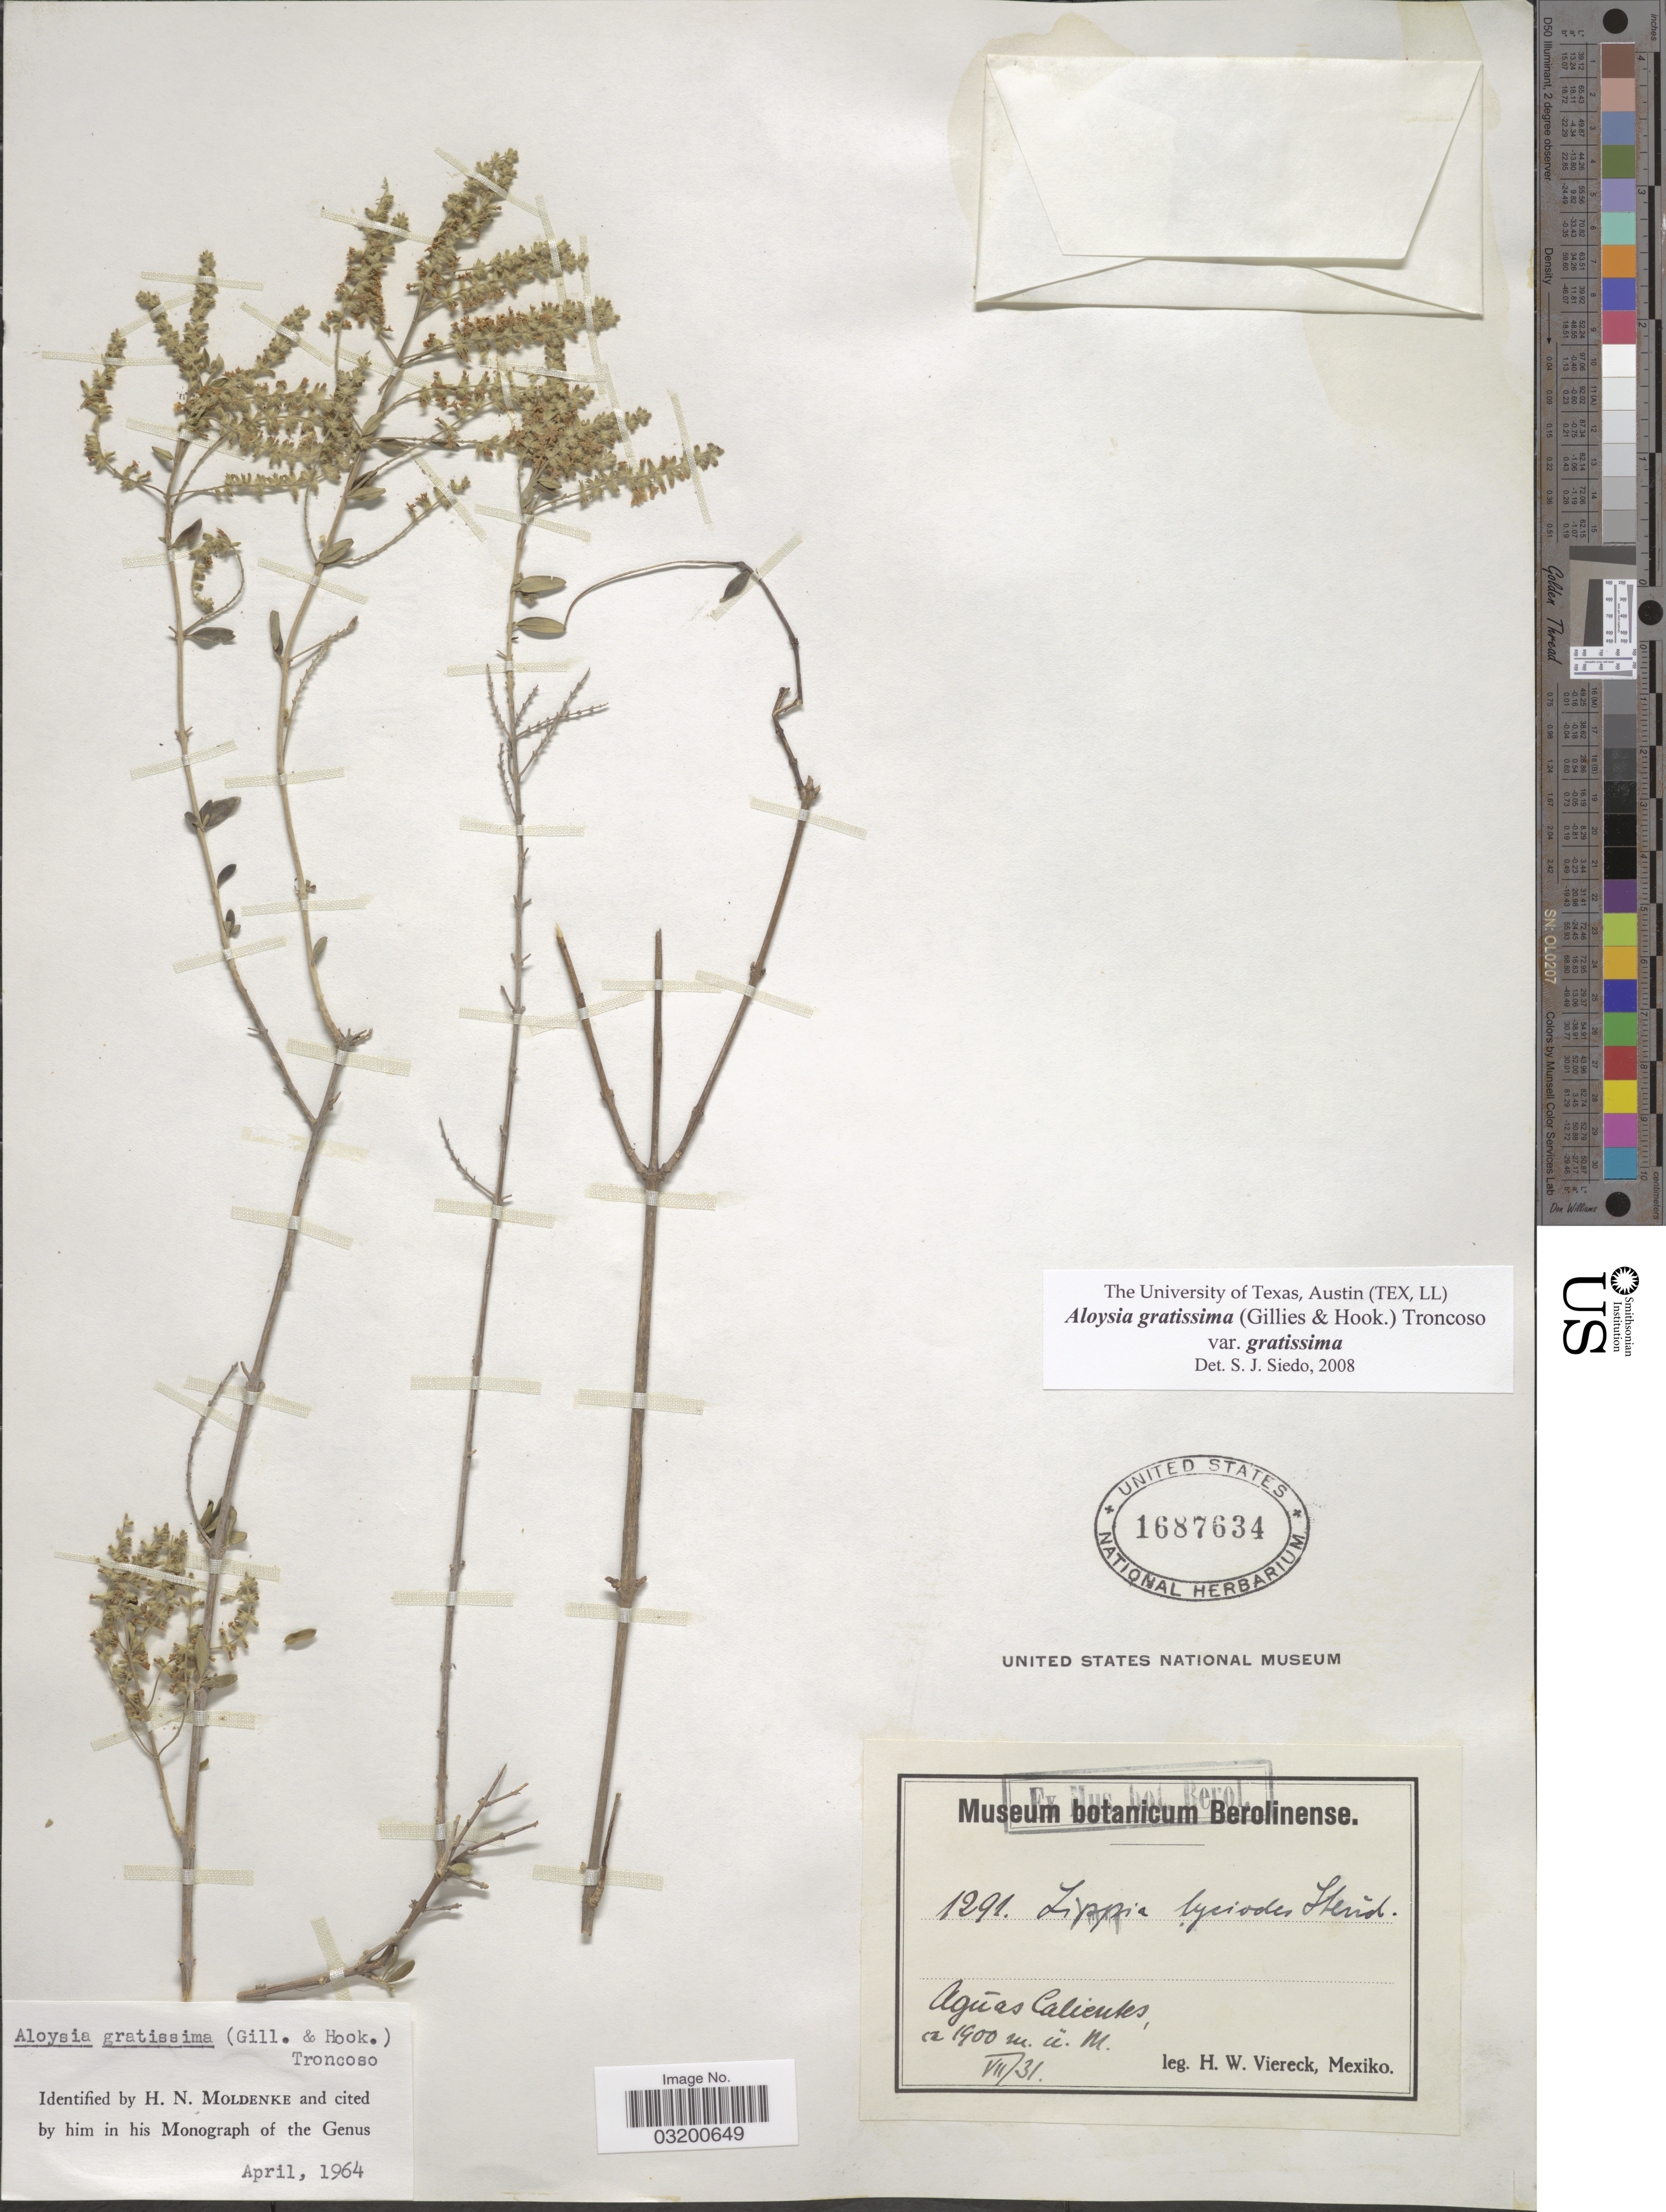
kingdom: Plantae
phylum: Tracheophyta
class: Magnoliopsida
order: Lamiales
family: Verbenaceae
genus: Aloysia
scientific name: Aloysia gratissima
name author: (Gillies & Hook.) Tronc.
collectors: H. W. Viereck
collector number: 1291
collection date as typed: Transcribed d/m/y: /7/31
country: Mexico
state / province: Aguascalientes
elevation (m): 1900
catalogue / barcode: US 1687634